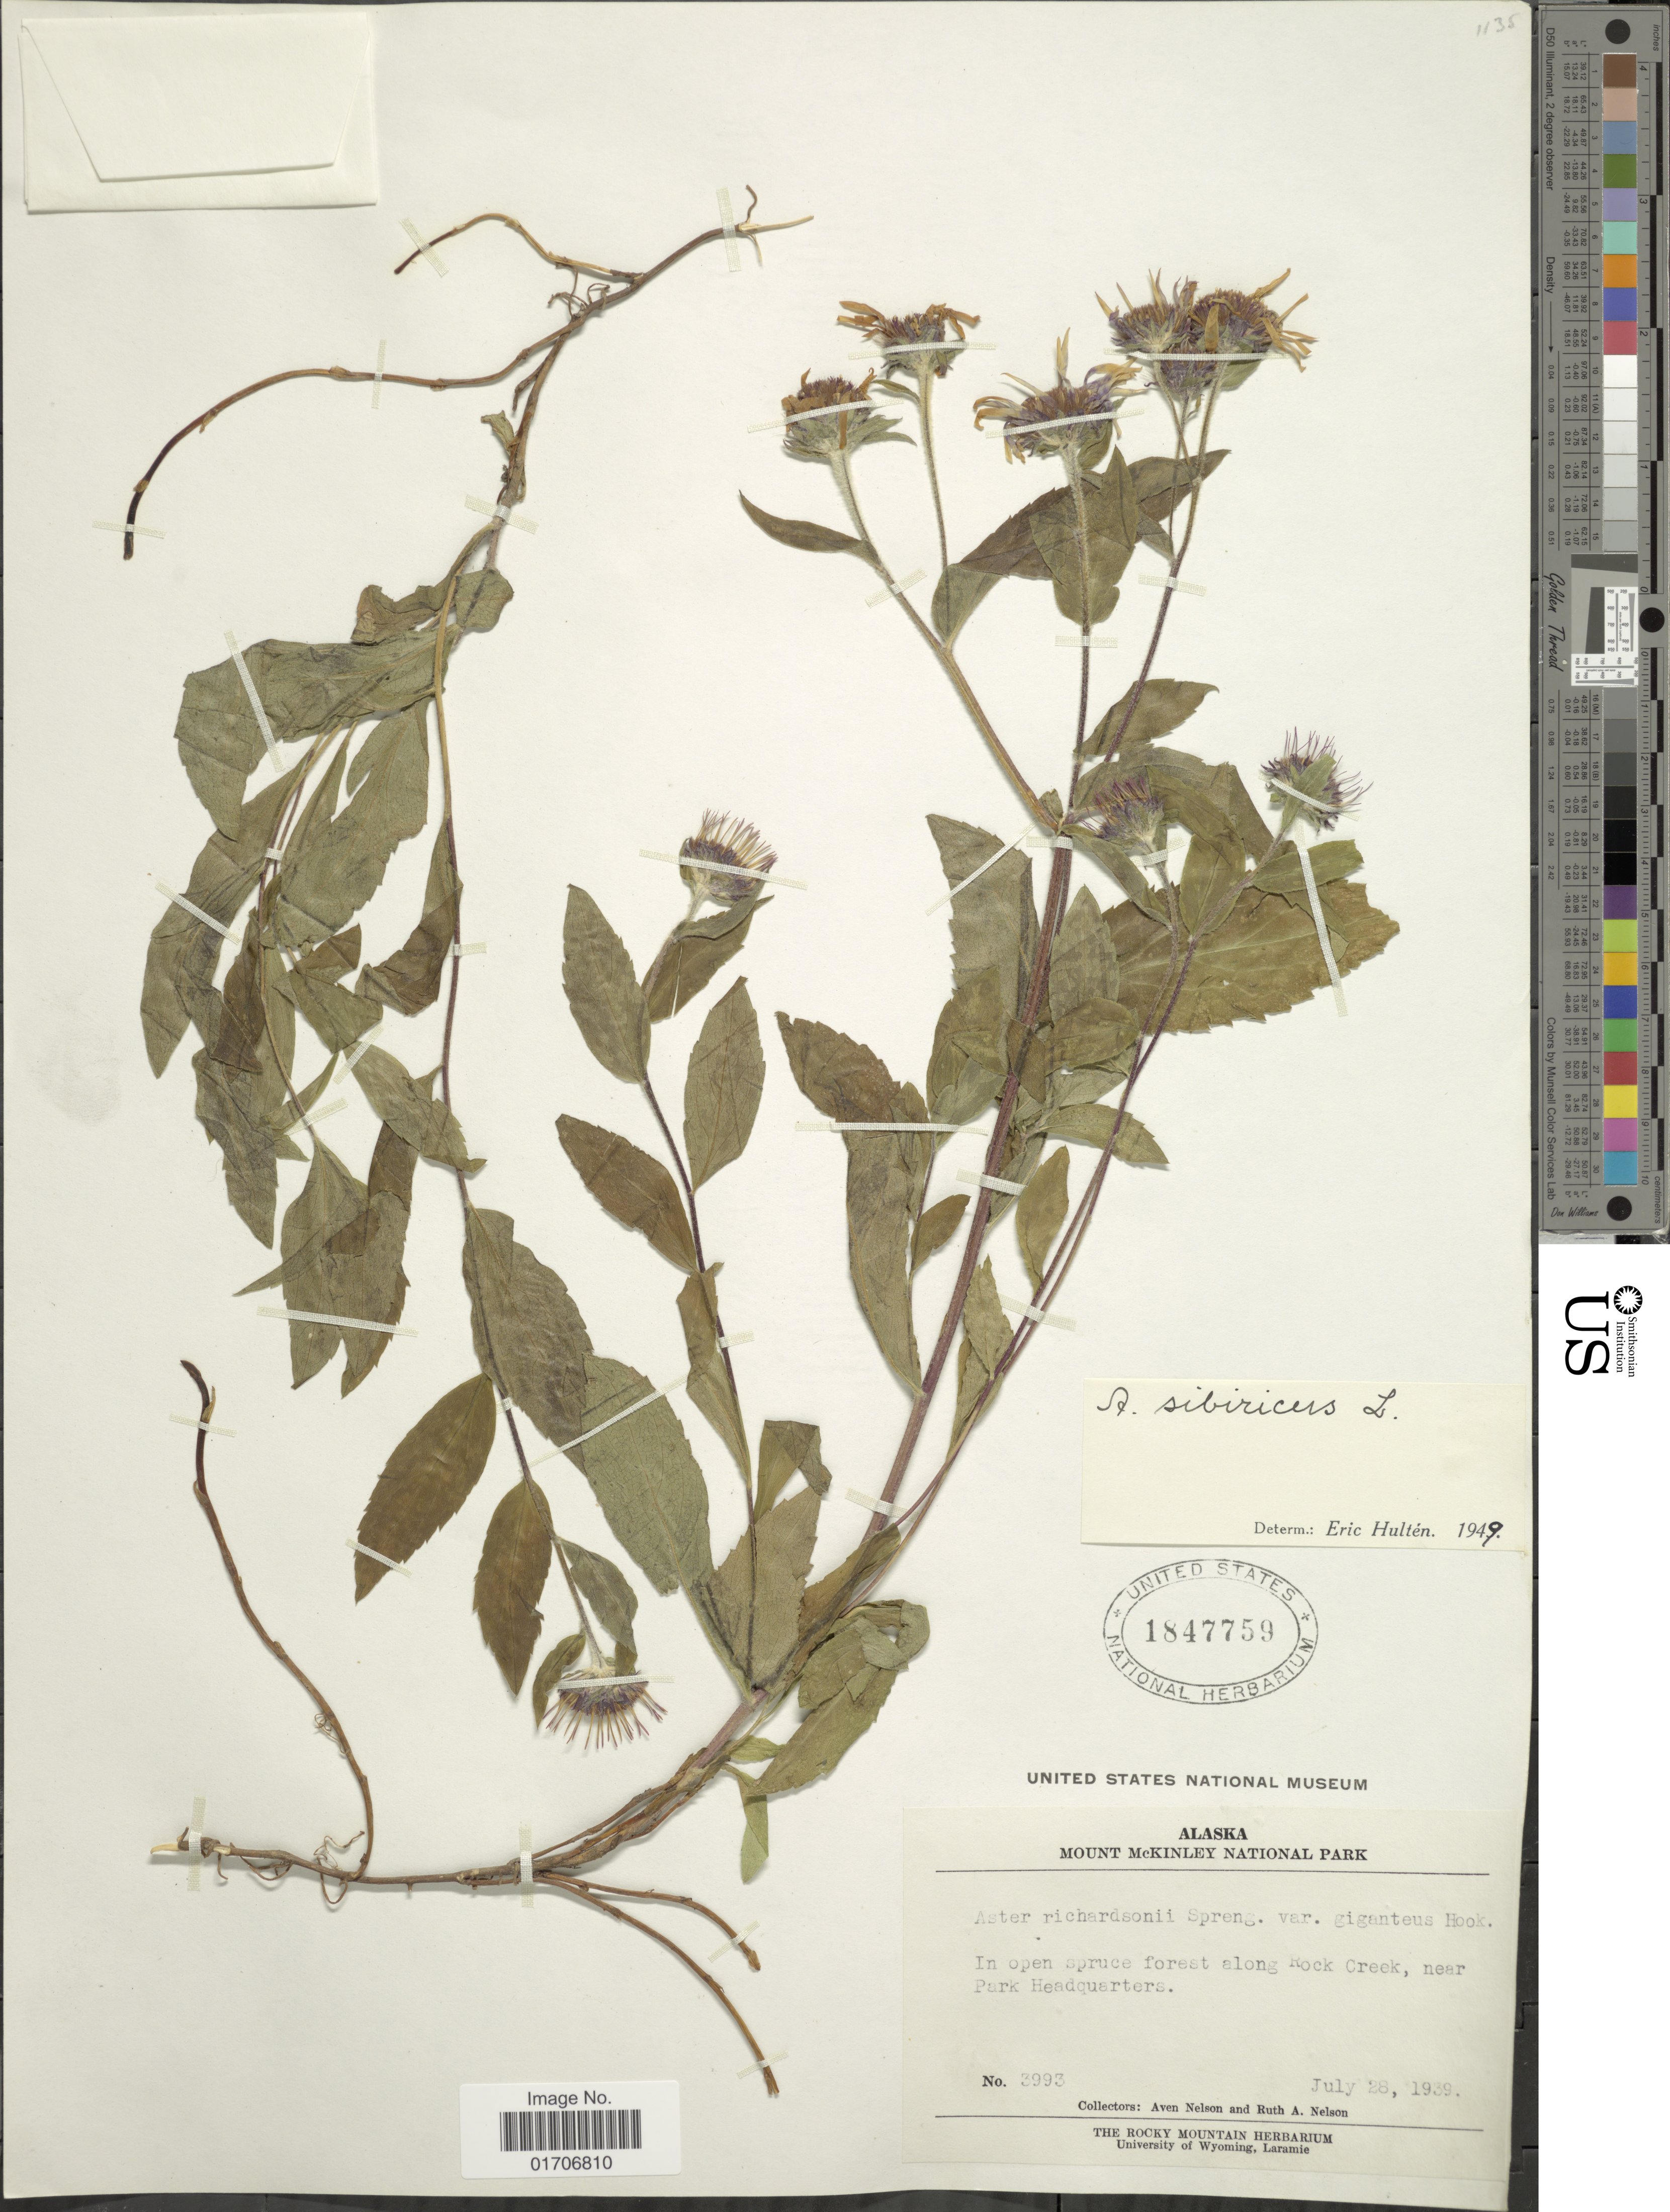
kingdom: Plantae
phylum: Tracheophyta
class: Magnoliopsida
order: Asterales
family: Asteraceae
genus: Eurybia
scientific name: Eurybia sibirica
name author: (L.) G.L. Nesom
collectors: A. Nelson & R. A. Nelson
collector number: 3993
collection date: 1939-07-28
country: United States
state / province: Alaska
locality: Mount McKinley National Park. In open spruce forest along Rock Creek, near Park Headquarter.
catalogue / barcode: US 1847759